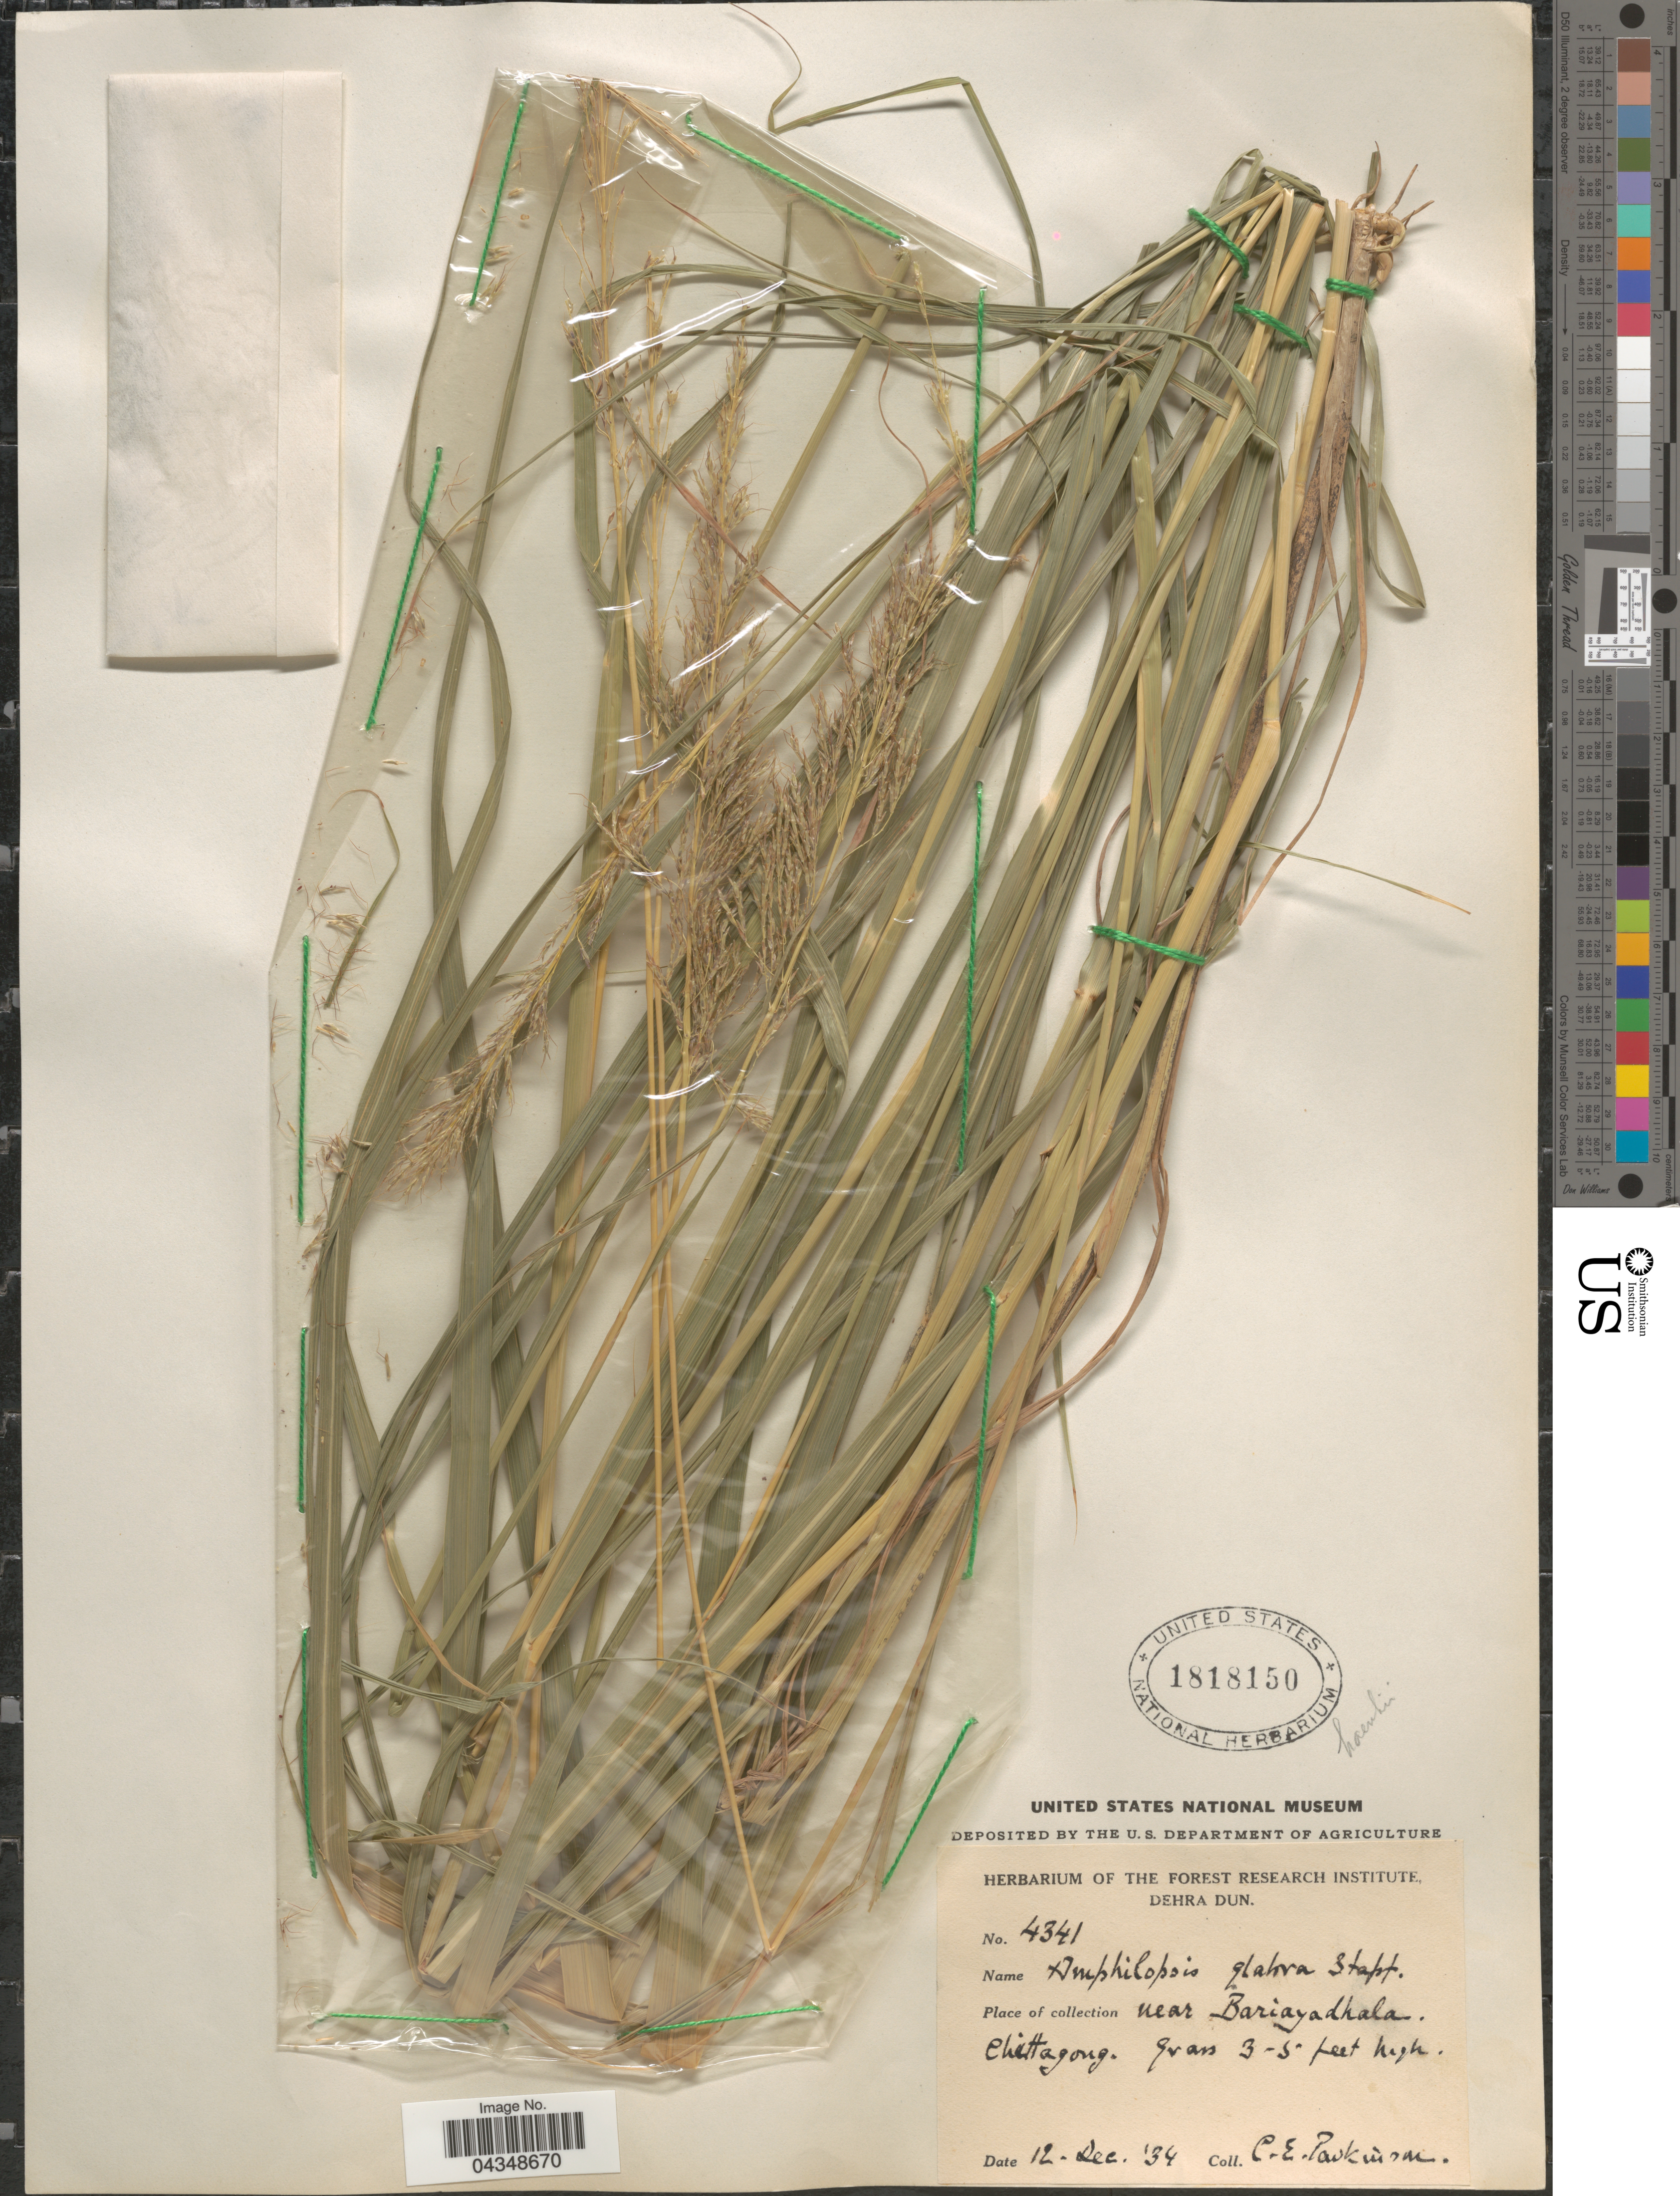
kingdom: Plantae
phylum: Tracheophyta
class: Liliopsida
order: Poales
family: Poaceae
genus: Bothriochloa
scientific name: Bothriochloa bladhii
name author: (Retz.) S.T. Blake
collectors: C. E. Parkinson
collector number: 4341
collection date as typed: Transcribed d/m/y: 12/12/34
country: Bangladesh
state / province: Chittagong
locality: Near Bariayadhala.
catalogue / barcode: US 1818150